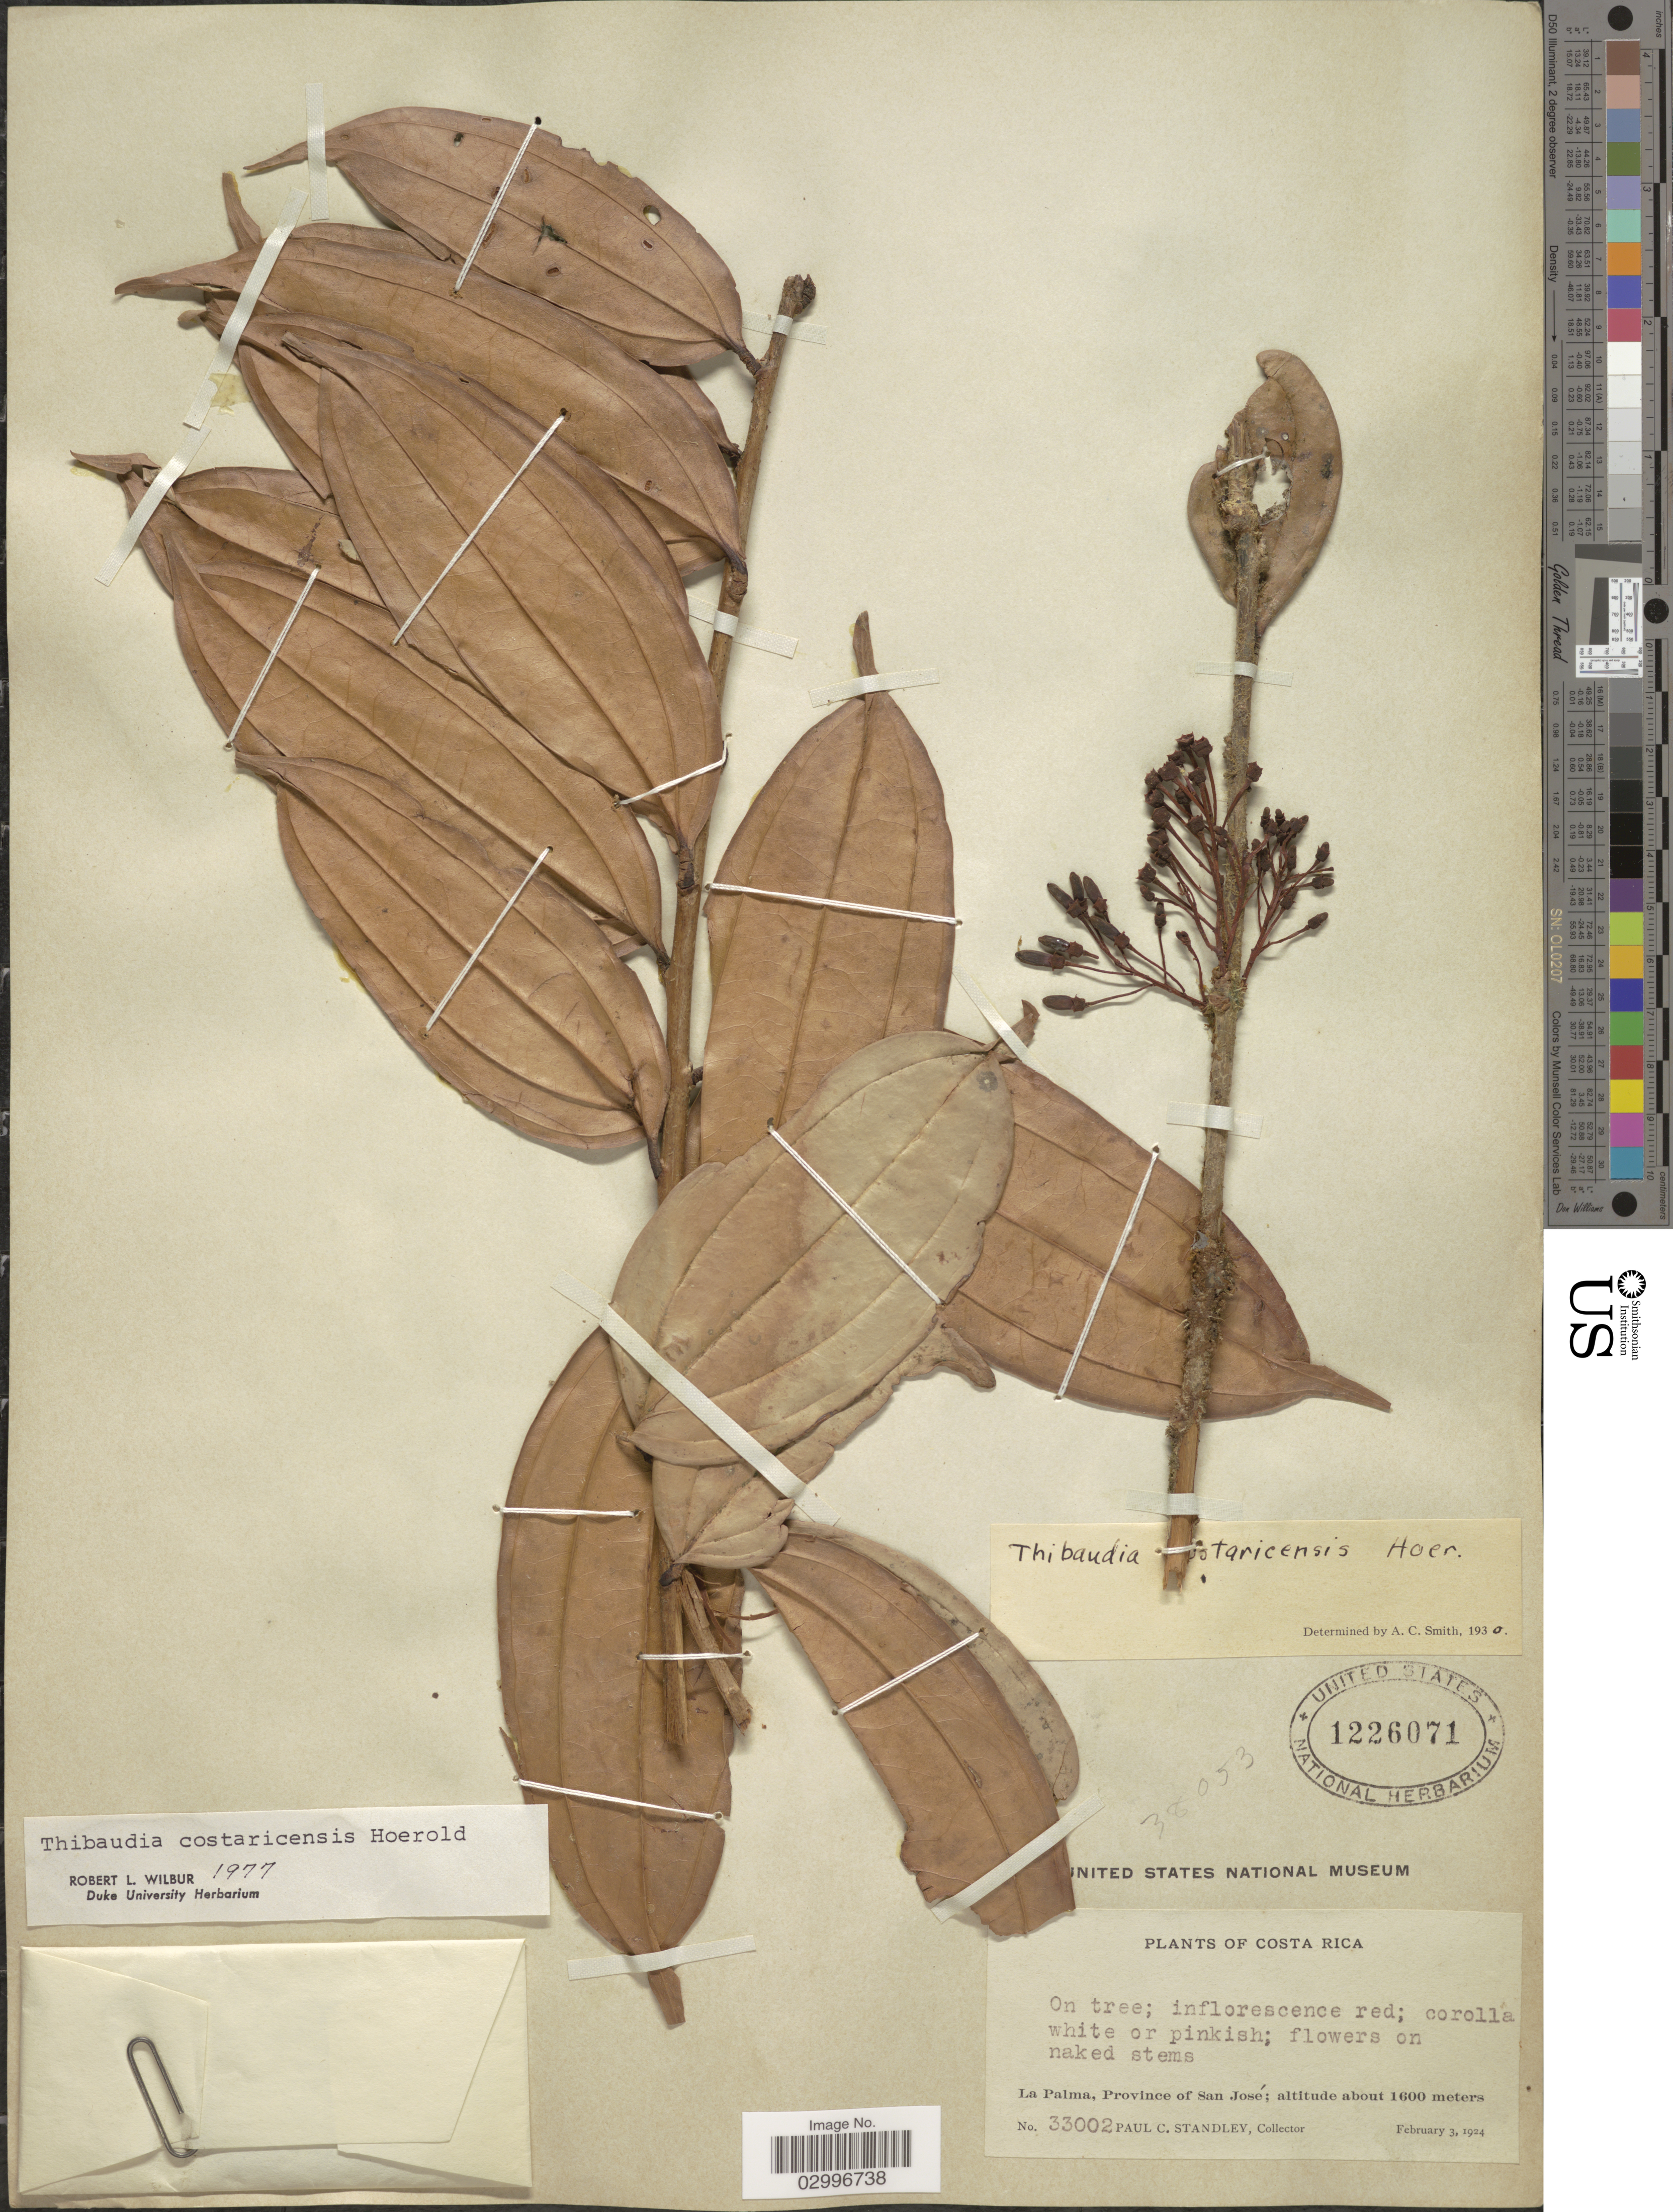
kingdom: Plantae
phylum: Tracheophyta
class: Magnoliopsida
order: Ericales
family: Ericaceae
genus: Thibaudia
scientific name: Thibaudia costaricensis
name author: Hoerold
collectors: P. C. Standley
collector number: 33002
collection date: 1924-02-03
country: Costa Rica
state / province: San José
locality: La Palma.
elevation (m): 1600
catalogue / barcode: US 1226071